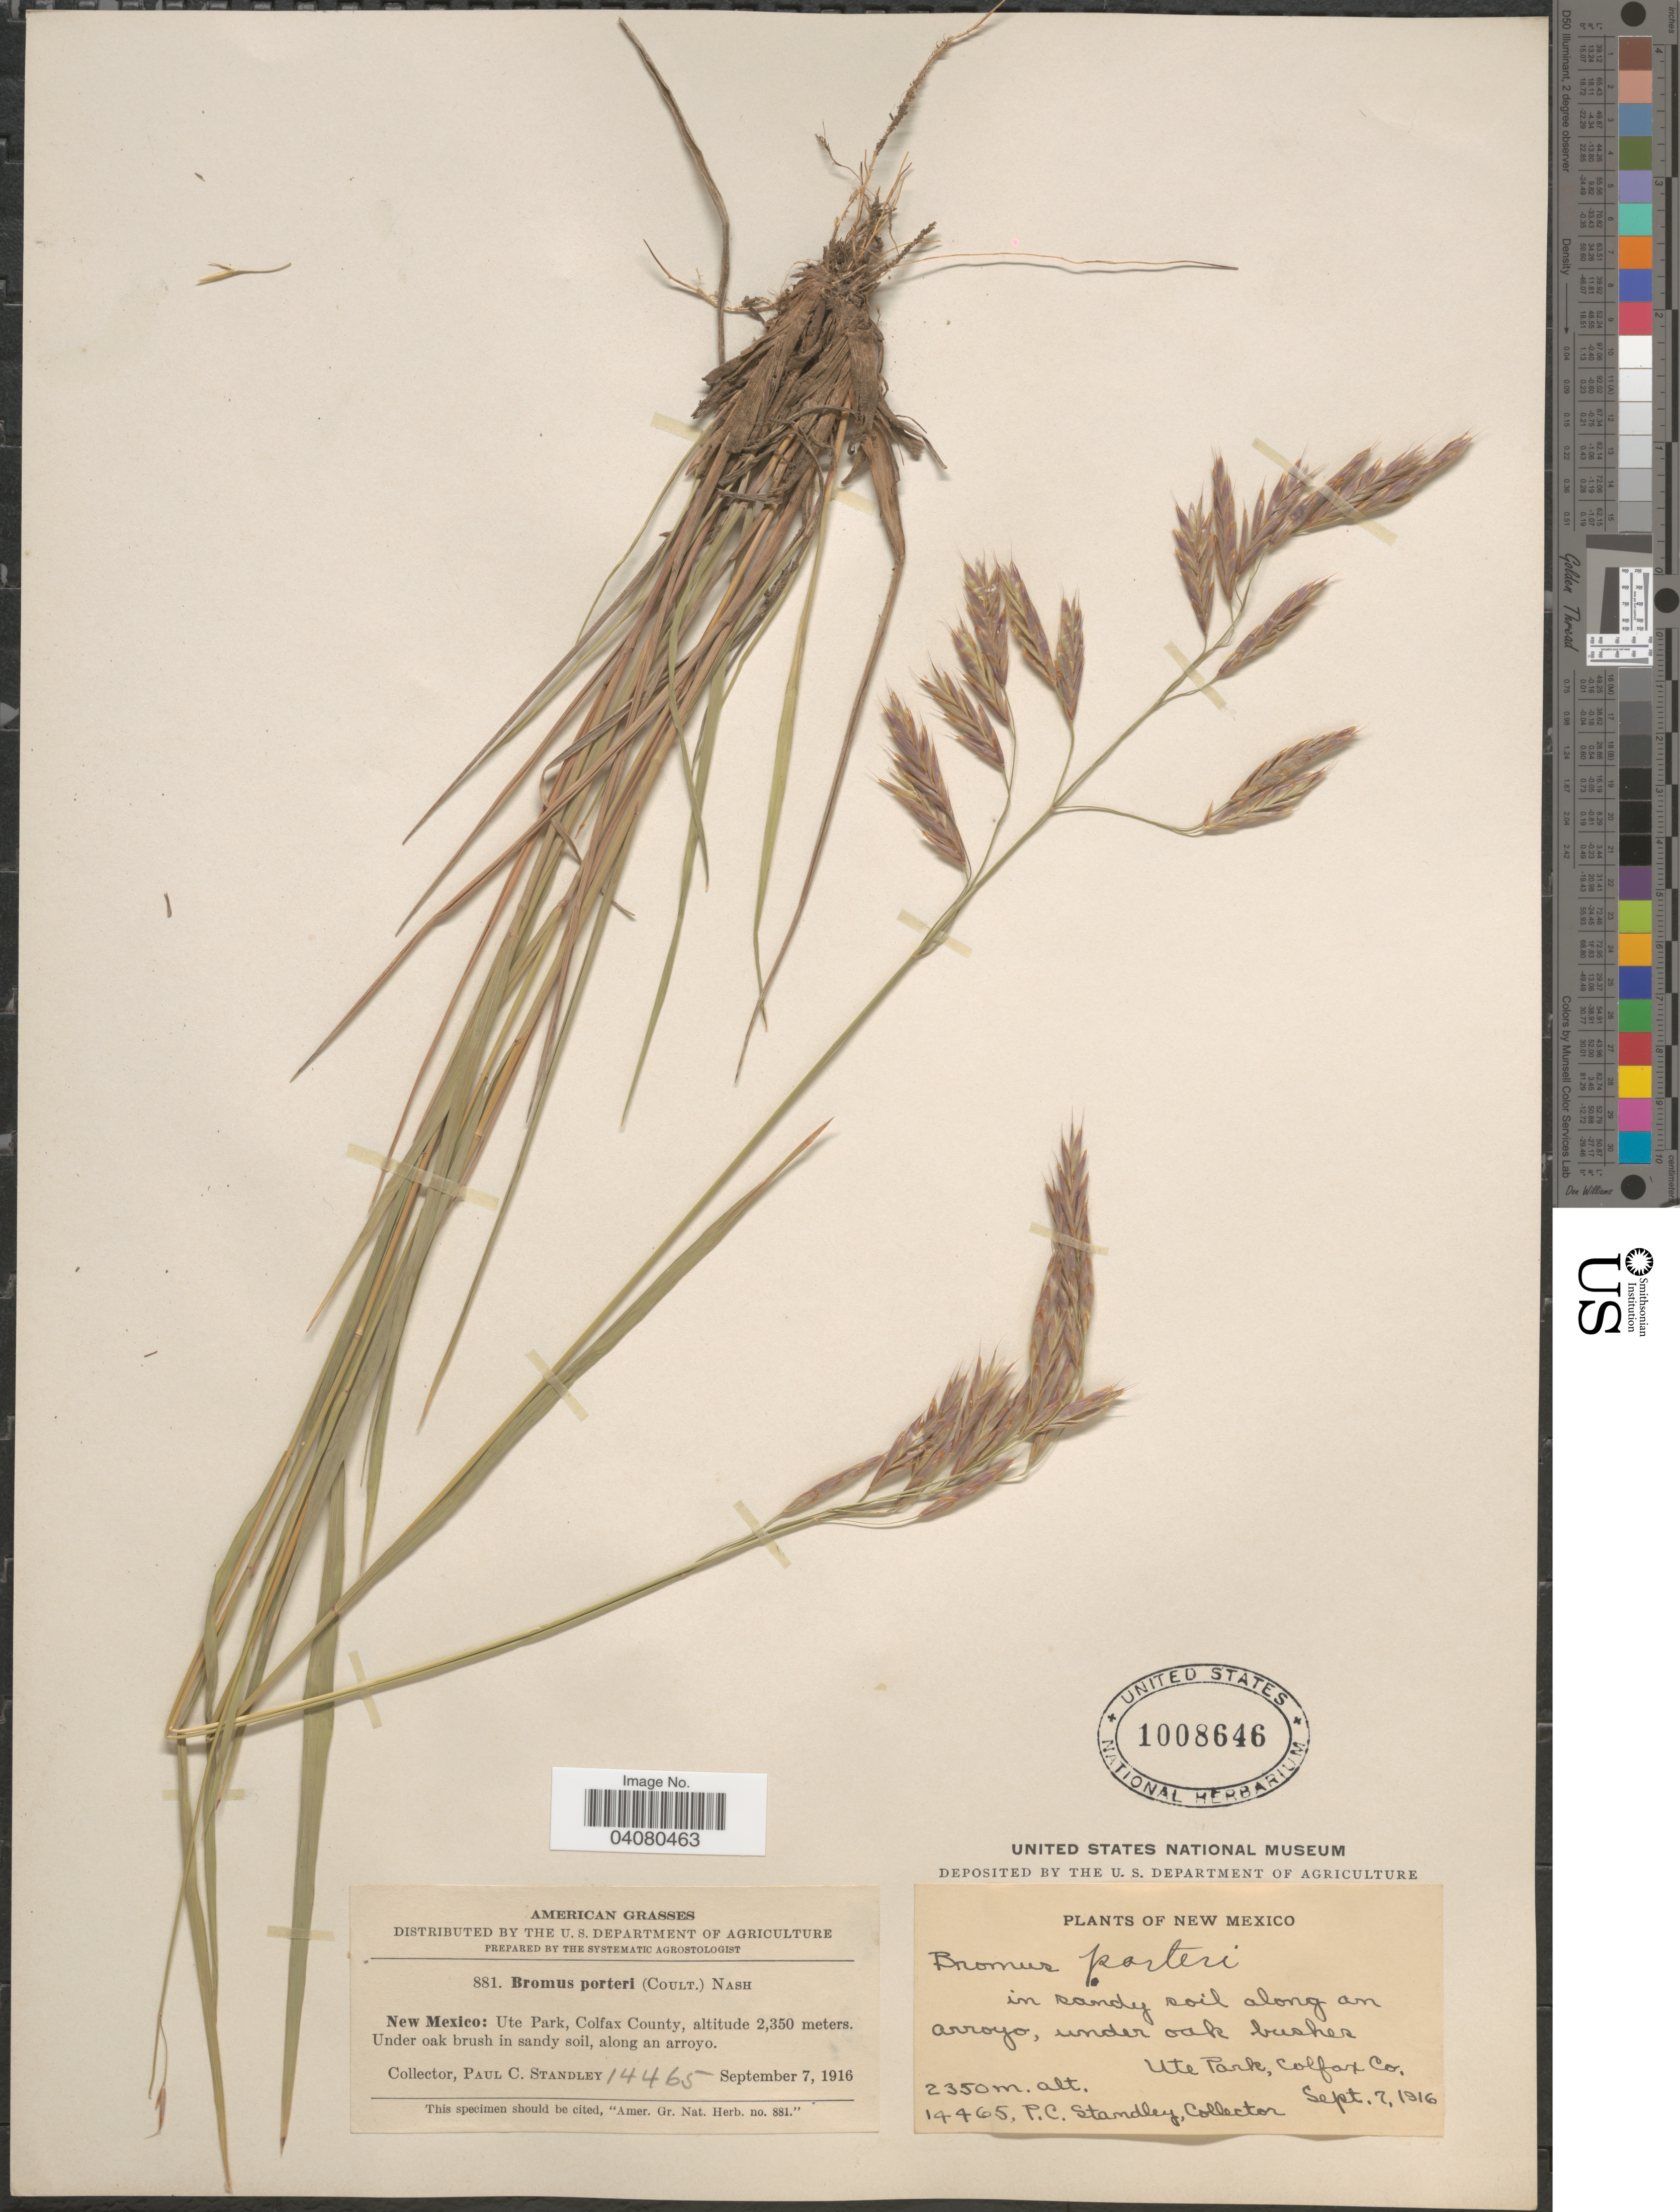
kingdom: Plantae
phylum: Tracheophyta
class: Liliopsida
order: Poales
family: Poaceae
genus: Bromus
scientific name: Bromus anomalus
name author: Rupr. ex E. Fourn.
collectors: P. C. Standley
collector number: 14465/881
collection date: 1916-09-07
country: United States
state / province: New Mexico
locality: Ute Park, Colfax County.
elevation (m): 2350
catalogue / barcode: US 1008646